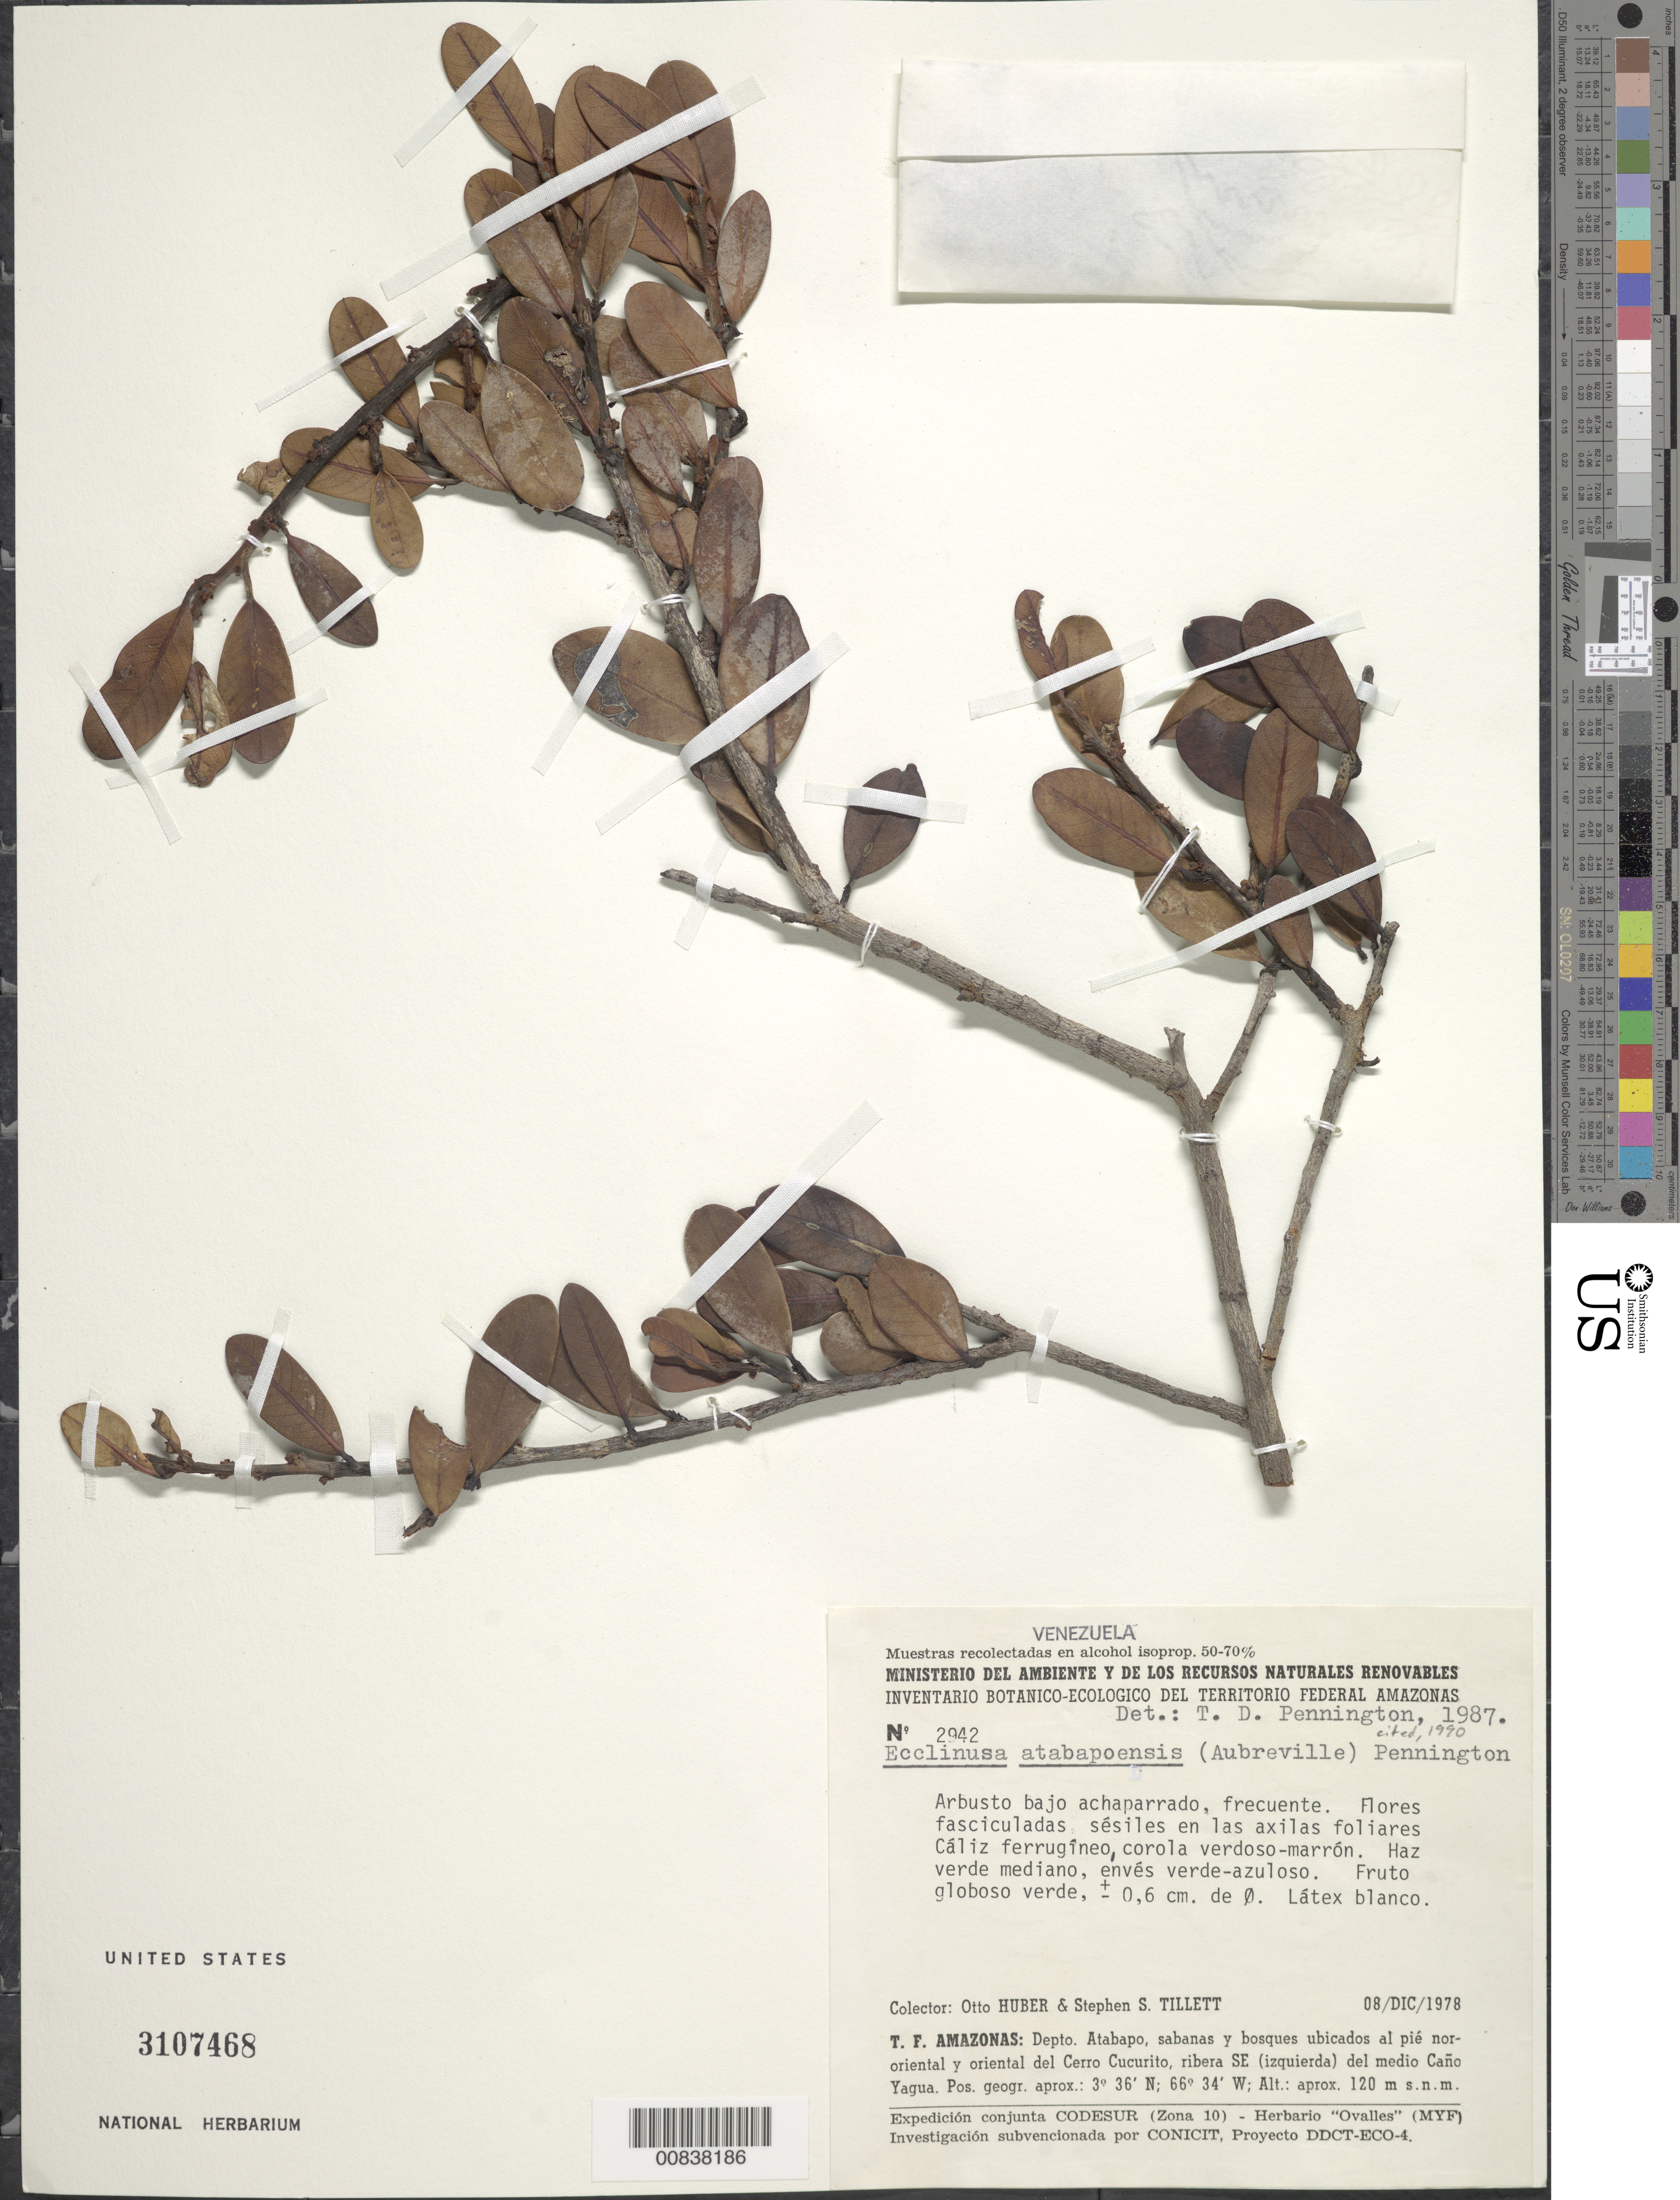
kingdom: Plantae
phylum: Tracheophyta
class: Magnoliopsida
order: Ericales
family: Sapotaceae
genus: Ecclinusa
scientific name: Ecclinusa atabapoensis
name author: (Aubrév.) T.D. Penn.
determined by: Pennington, T. D., (K)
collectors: O. Huber & S. S. Tillett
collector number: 2942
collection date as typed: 8-Dec-78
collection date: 1978-12-08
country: Venezuela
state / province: Amazonas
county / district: Atabapo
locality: Cerro Cucurito, al NE y E, ribera SE (izquierda) del medio Caño Yagua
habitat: Sabanas y bosque ubicados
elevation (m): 120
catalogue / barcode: US 3107468